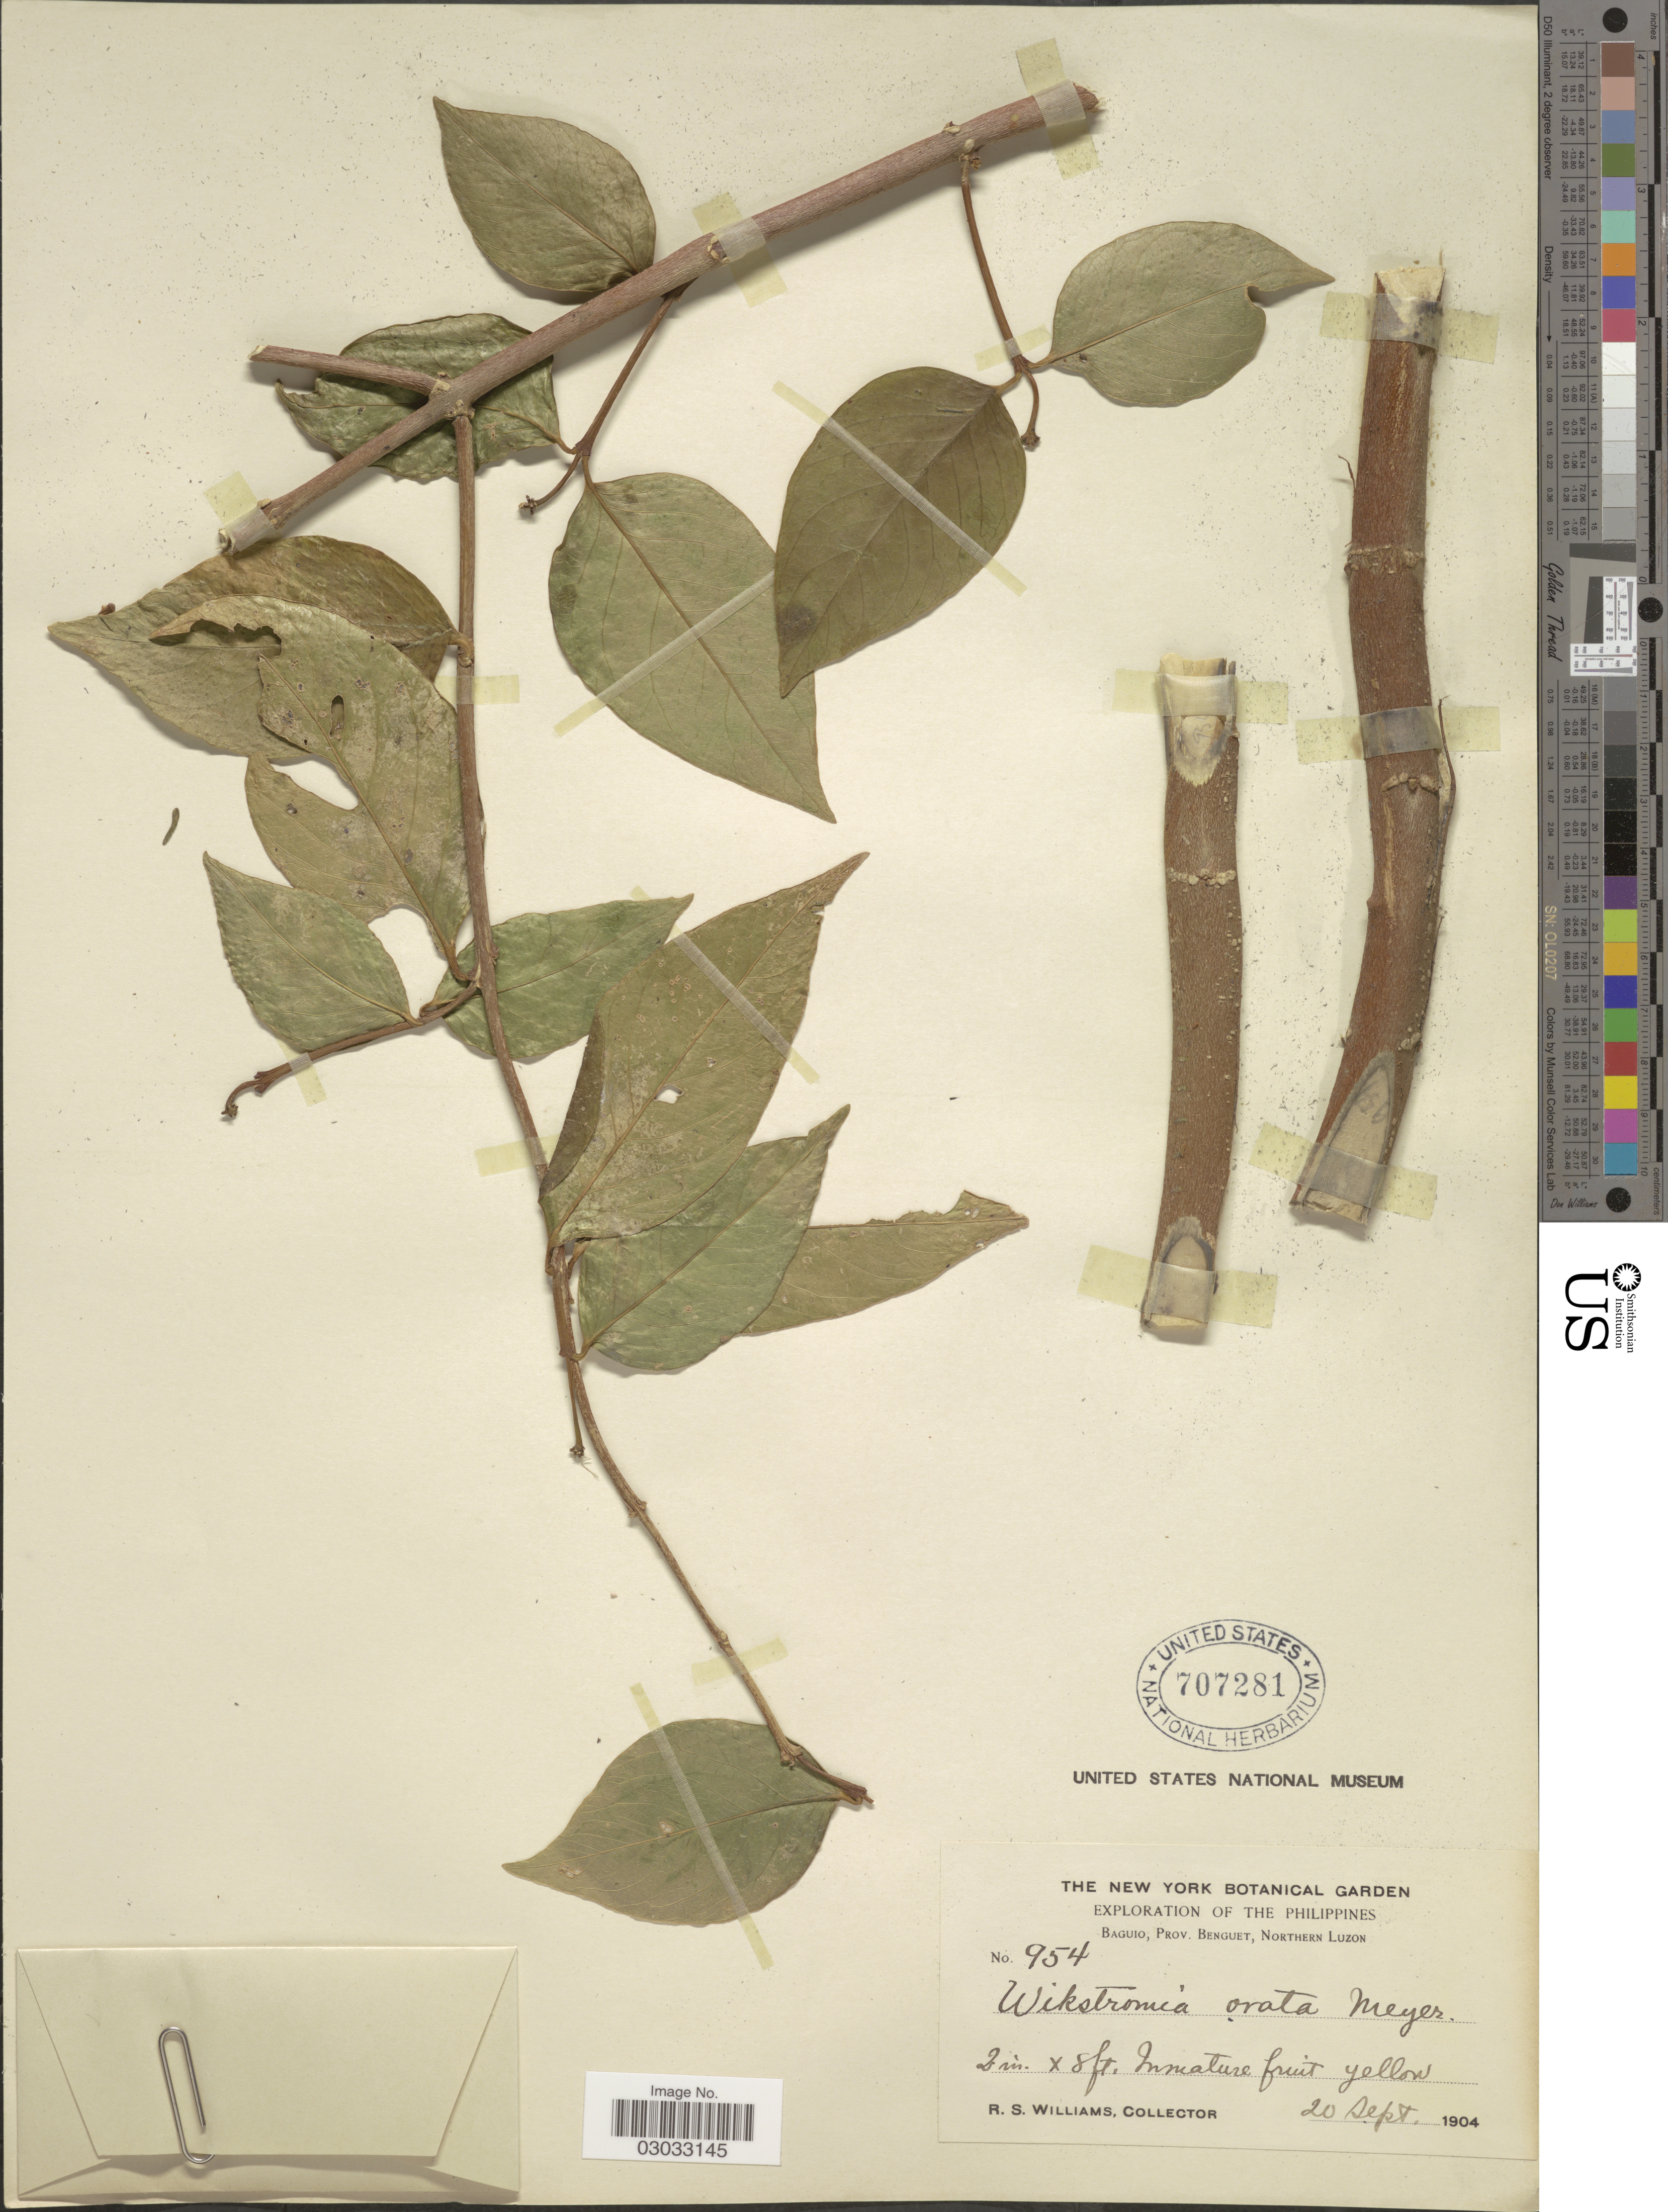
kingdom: Plantae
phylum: Tracheophyta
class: Magnoliopsida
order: Malvales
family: Thymelaeaceae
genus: Wikstroemia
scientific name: Wikstroemia ovata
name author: C.A. Mey.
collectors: R. S. Williams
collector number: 954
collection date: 1904-09-20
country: Philippines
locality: Baguio, Prov. Benguet, Northern Luzon.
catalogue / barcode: US 707281